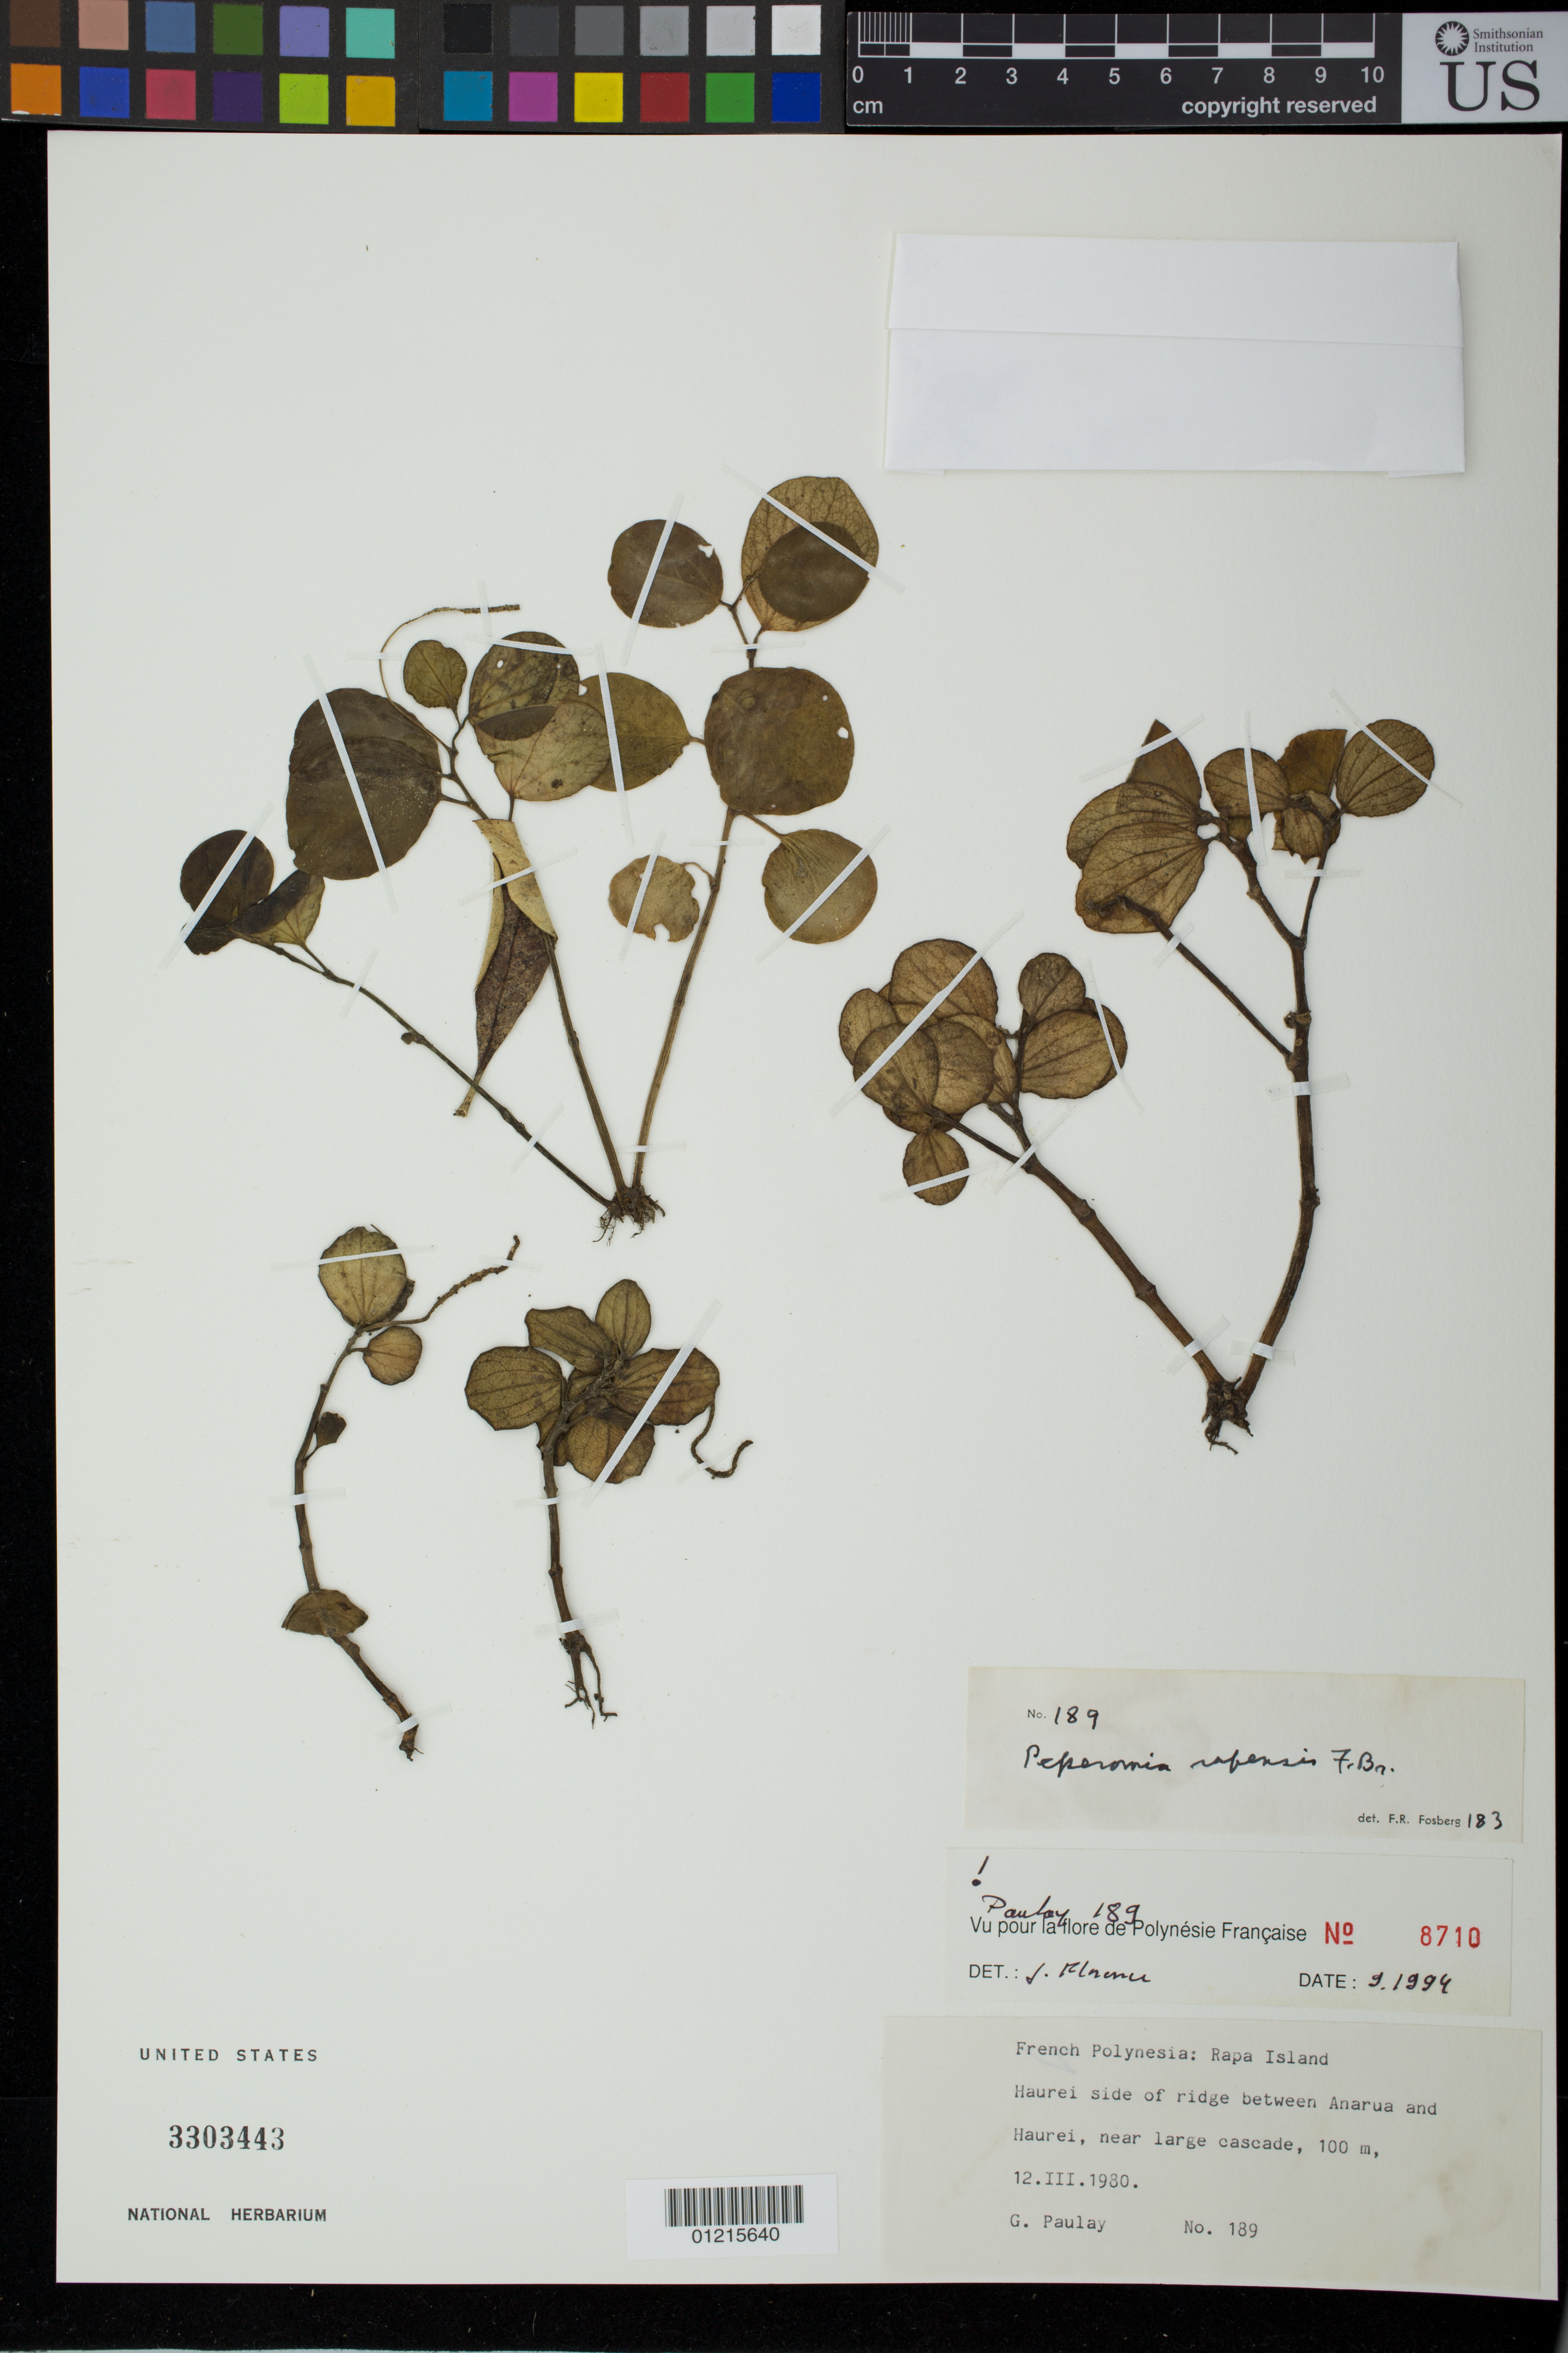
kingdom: Plantae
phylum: Tracheophyta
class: Magnoliopsida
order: Piperales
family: Piperaceae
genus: Peperomia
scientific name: Peperomia rapensis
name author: F. Br.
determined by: Fosberg, F. R.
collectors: G. Paulay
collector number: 189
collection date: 1980-03-12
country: French Polynesia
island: Rapa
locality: Haurei side of ridge between Anarua and Haurei, near large cascade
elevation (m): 100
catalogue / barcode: US 3303443